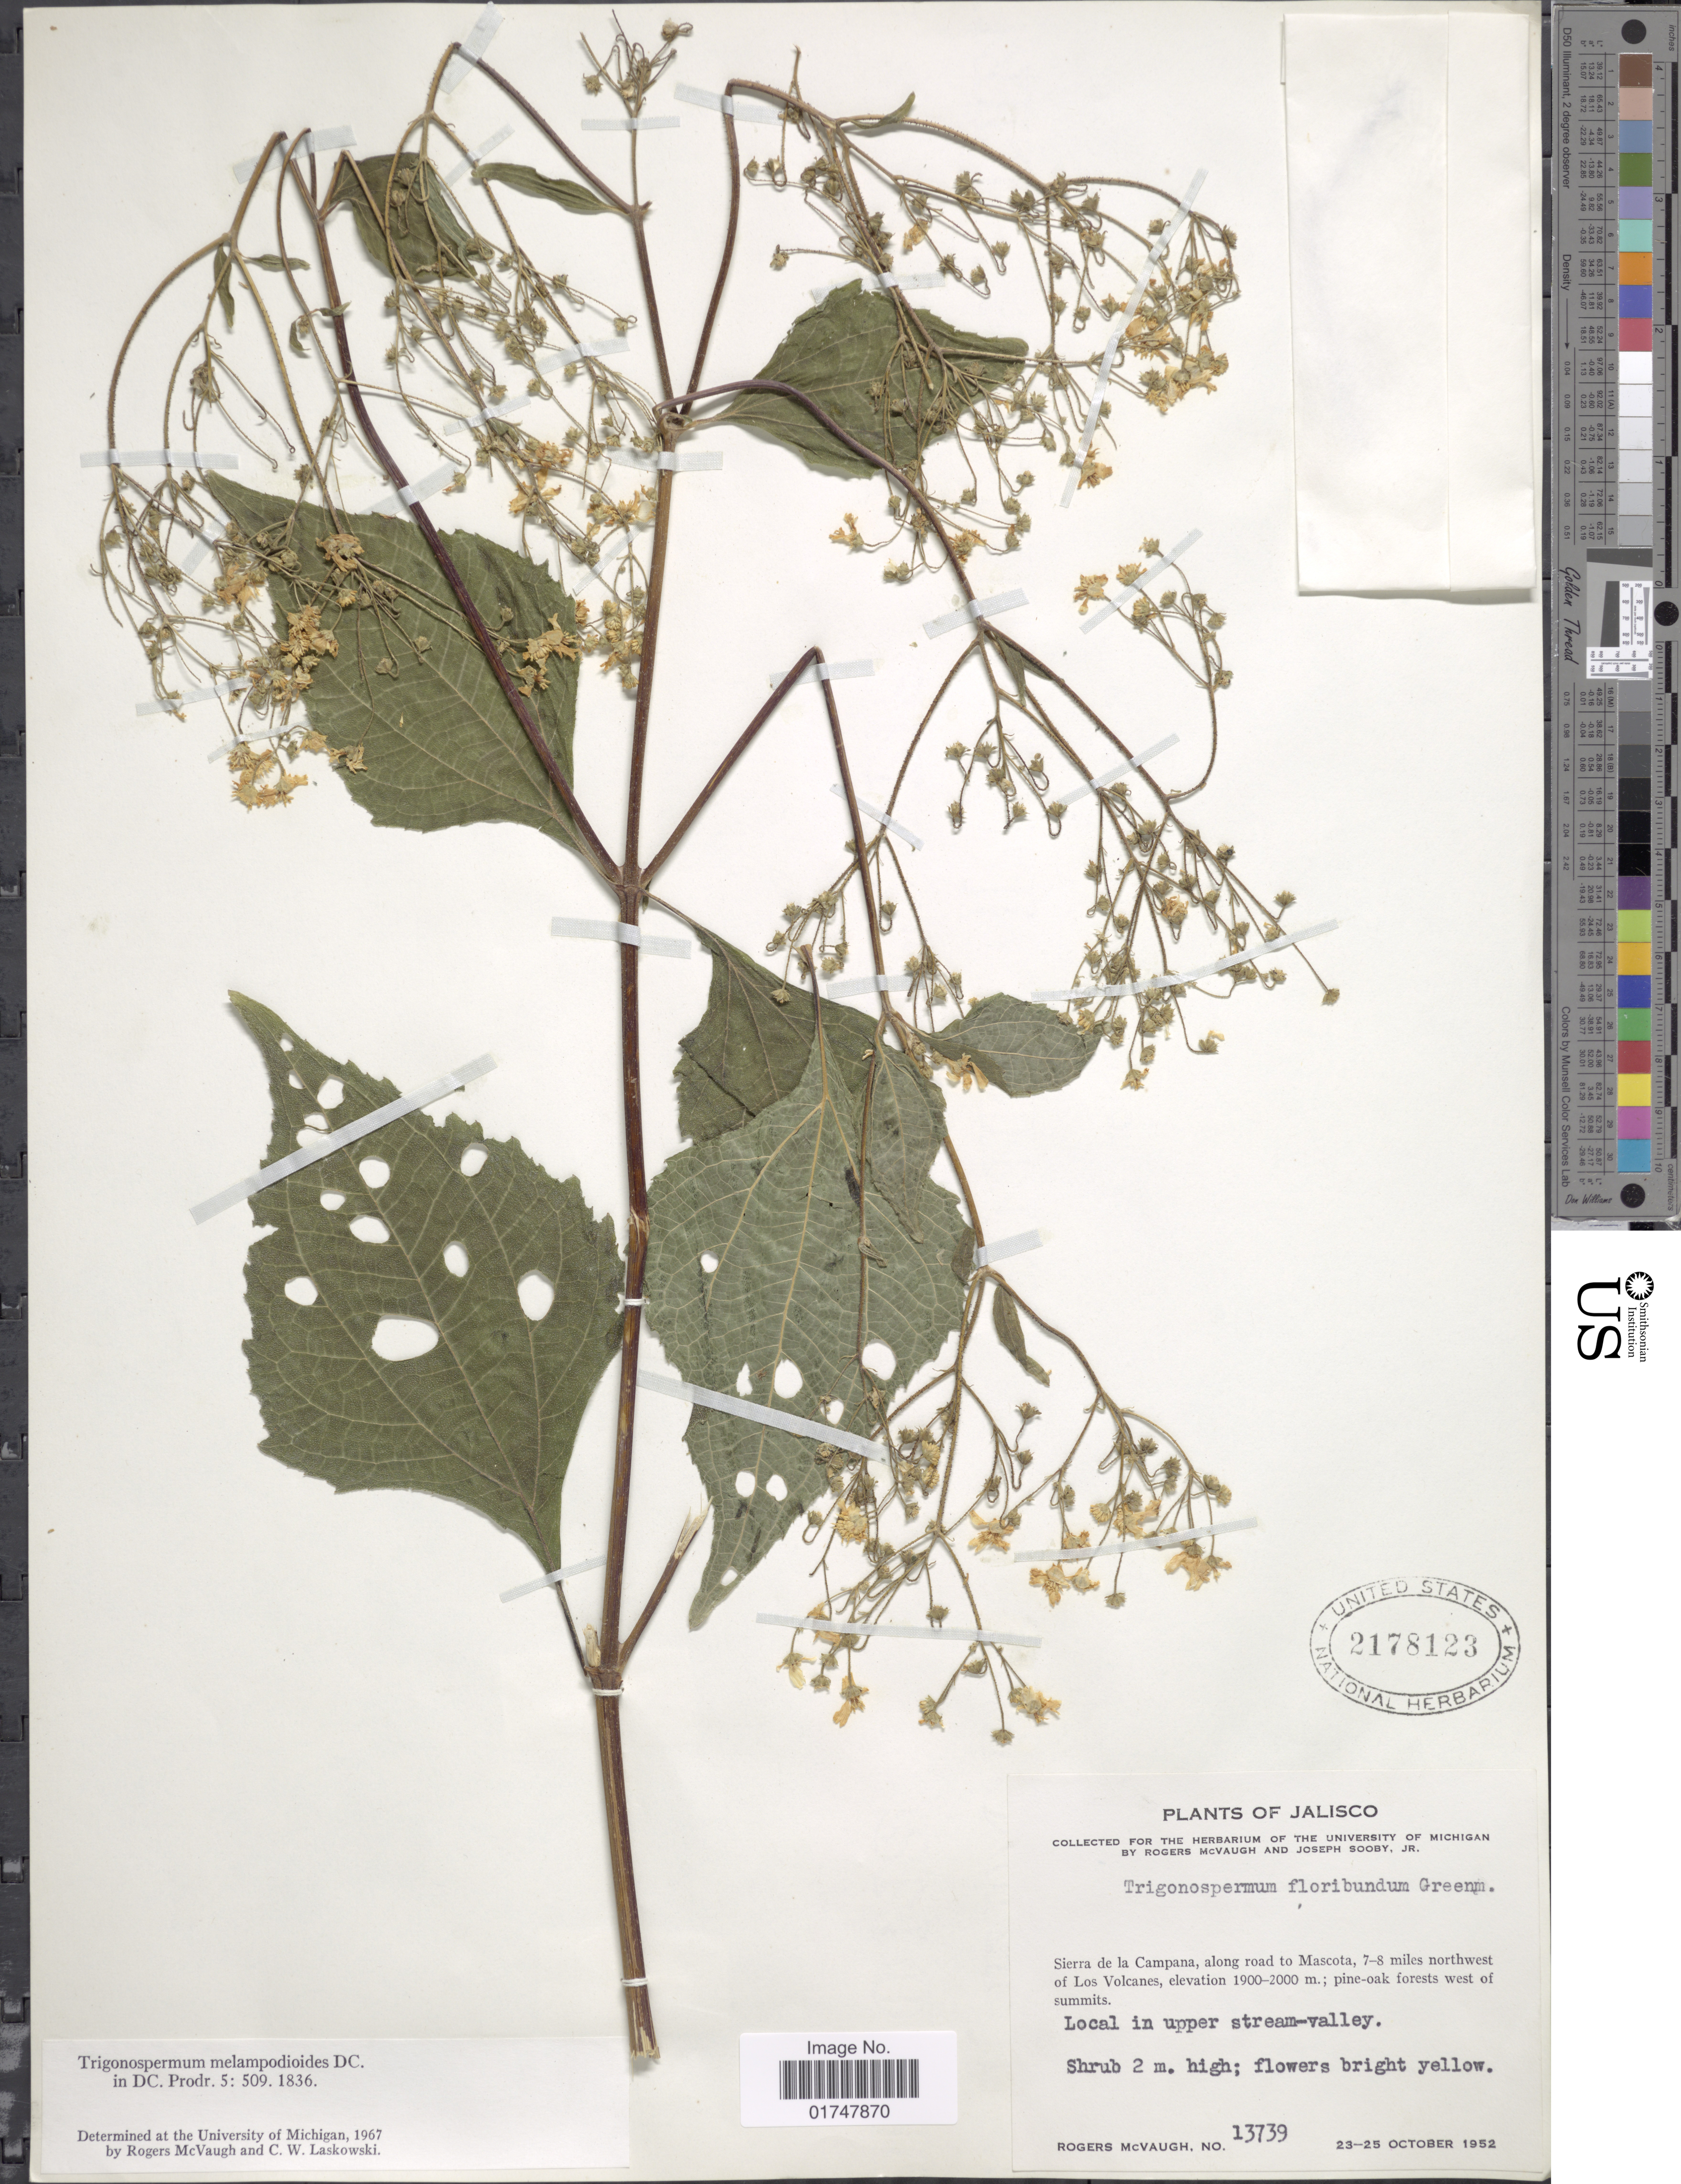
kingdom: Plantae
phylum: Tracheophyta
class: Magnoliopsida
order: Asterales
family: Asteraceae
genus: Trigonospermum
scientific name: Trigonospermum melampodioides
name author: DC.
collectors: R. McVaugh & J. Sooby Jr.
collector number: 13739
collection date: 1952-10-23/1952-10-25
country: Mexico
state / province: Jalisco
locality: Sierra de la Campana, along road to Mascota, 7-8 miles northwest of Los Volacanes; pine-oak forests west of summits. Local in upper stream-valley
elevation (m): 1900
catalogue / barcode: US 2178123